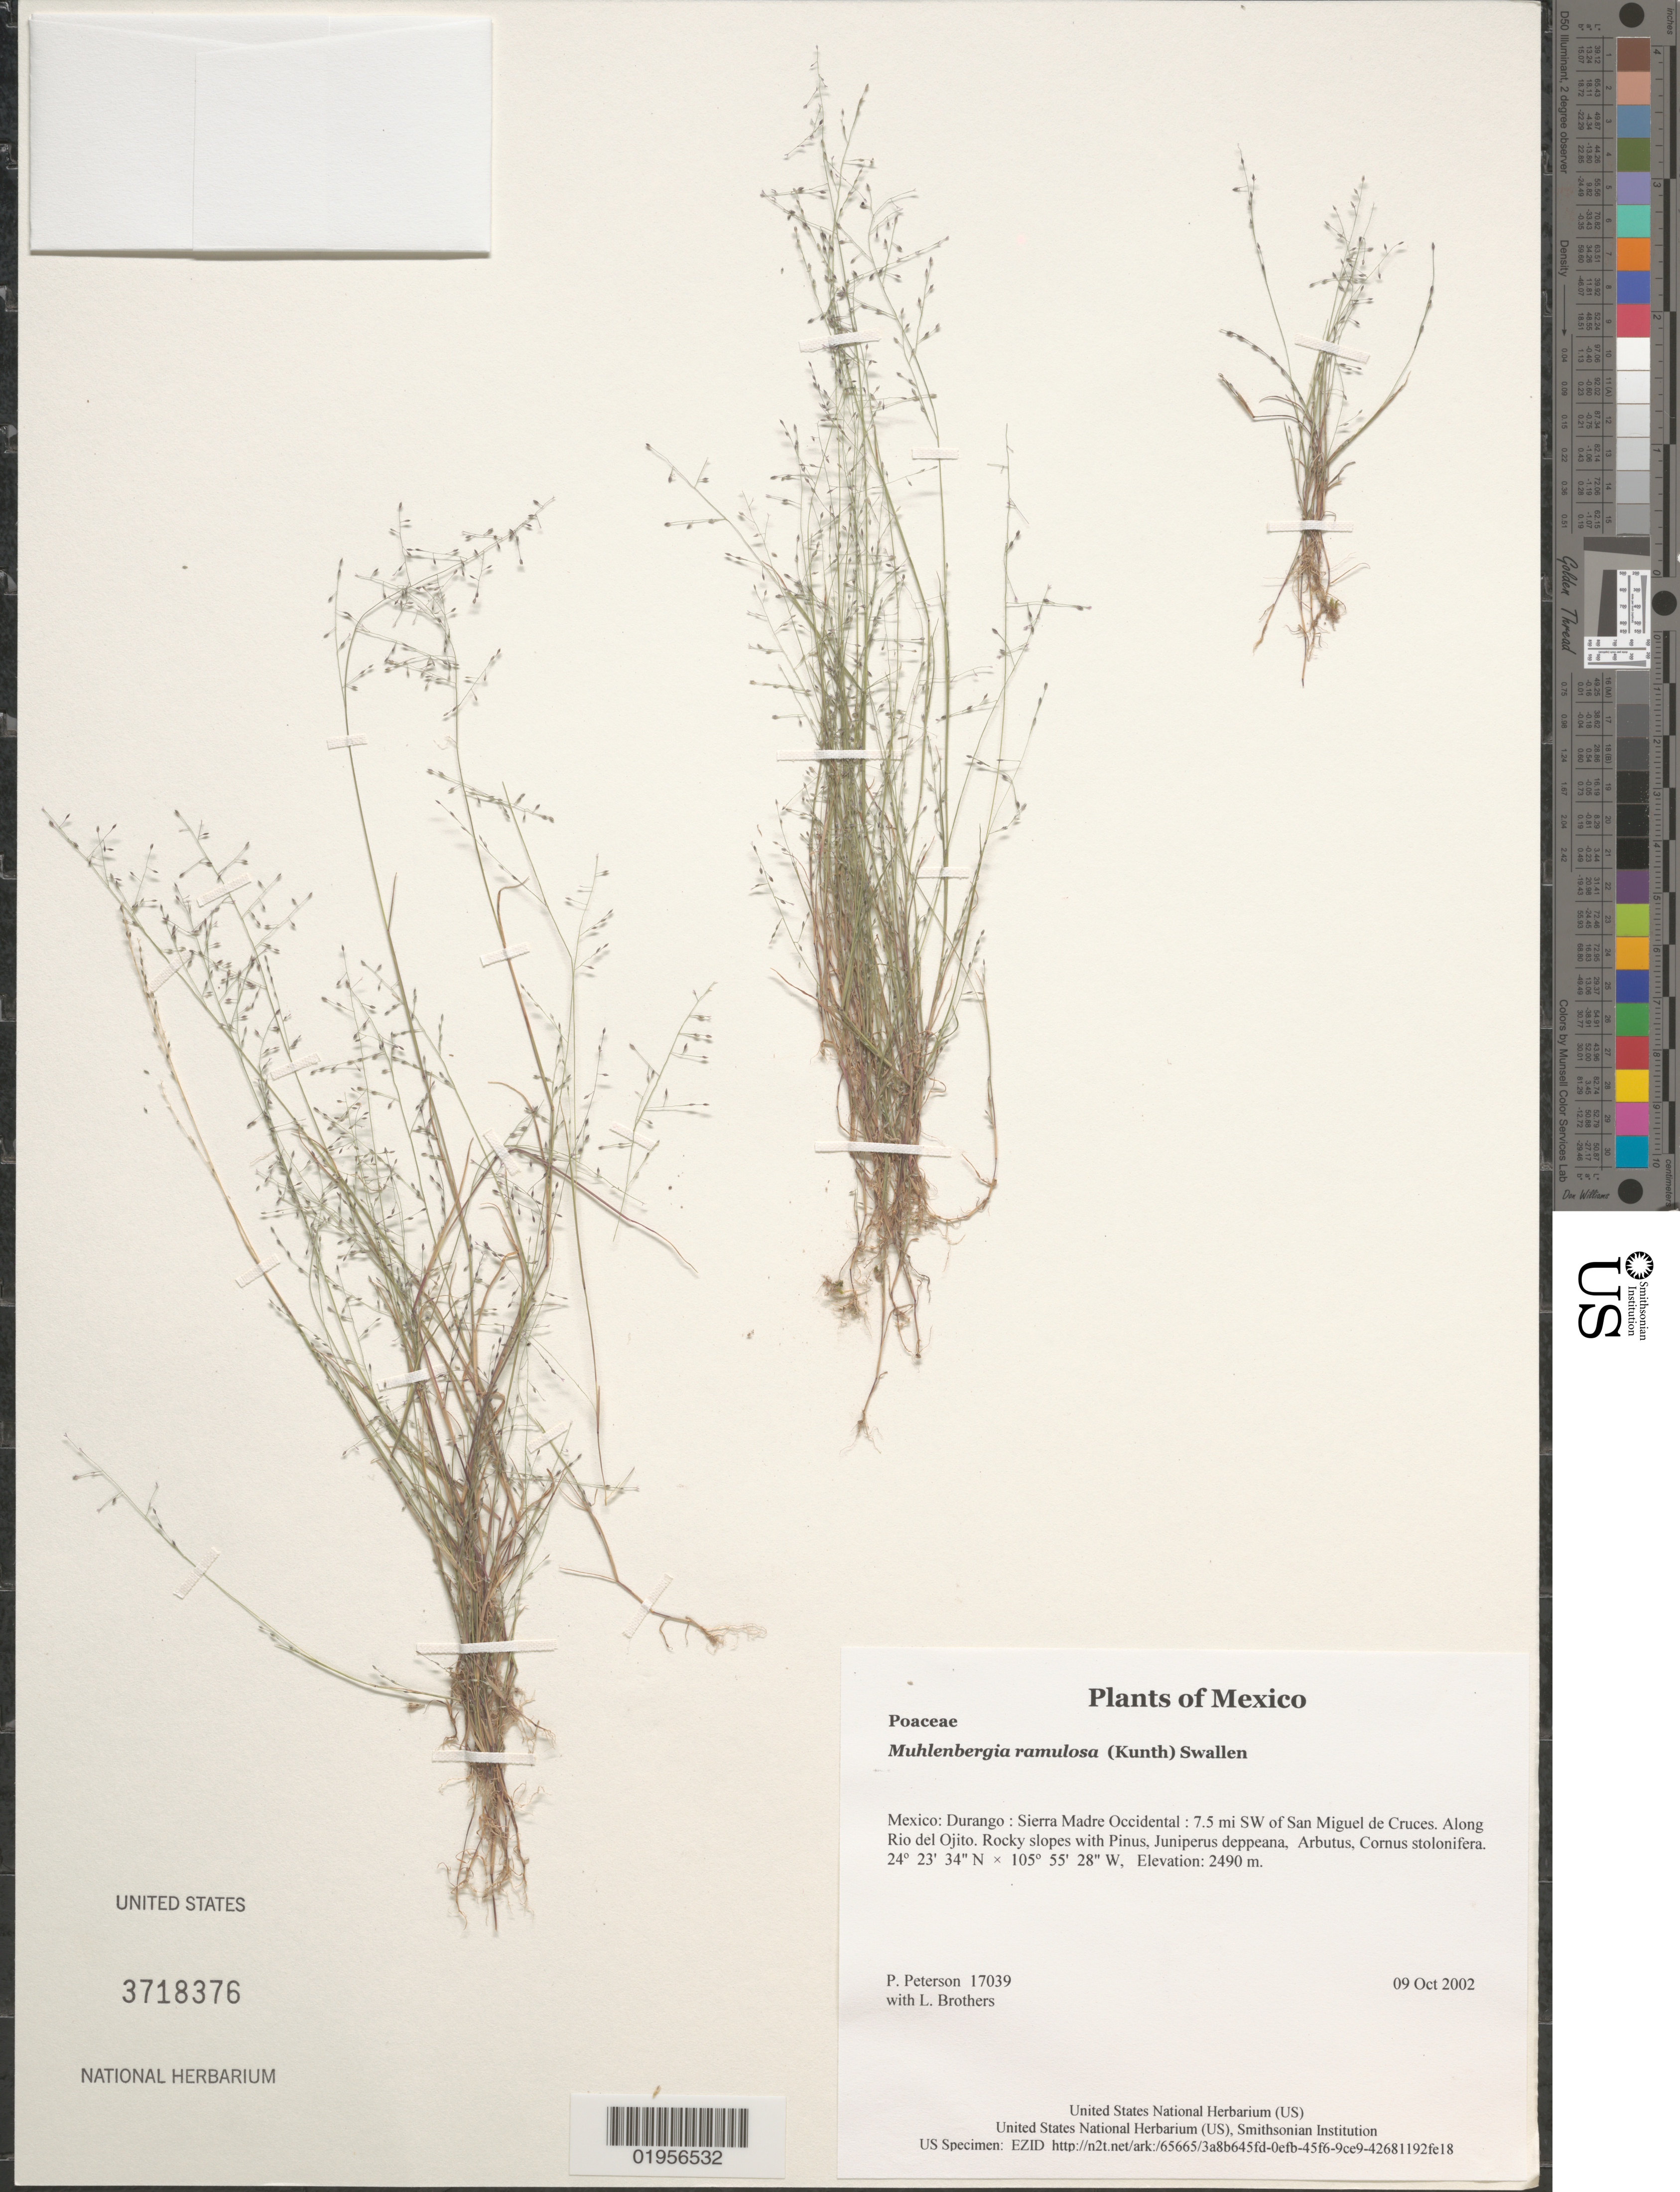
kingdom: Plantae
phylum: Tracheophyta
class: Liliopsida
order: Poales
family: Poaceae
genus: Muhlenbergia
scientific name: Muhlenbergia ramulosa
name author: (Kunth) Swallen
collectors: P. M. Peterson & L. E. Brothers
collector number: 17039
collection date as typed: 09 Oct 2002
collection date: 2002-10-09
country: Mexico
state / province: Durango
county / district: Sierra Madre Occidental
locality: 7.5 mi SW of San Miguel de Cruces. Along Rio del Ojito. Rocky slopes with Pinus, Juniperus deppeana, Arbutus, Cornus stolonifera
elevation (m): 2490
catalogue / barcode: US 3718376